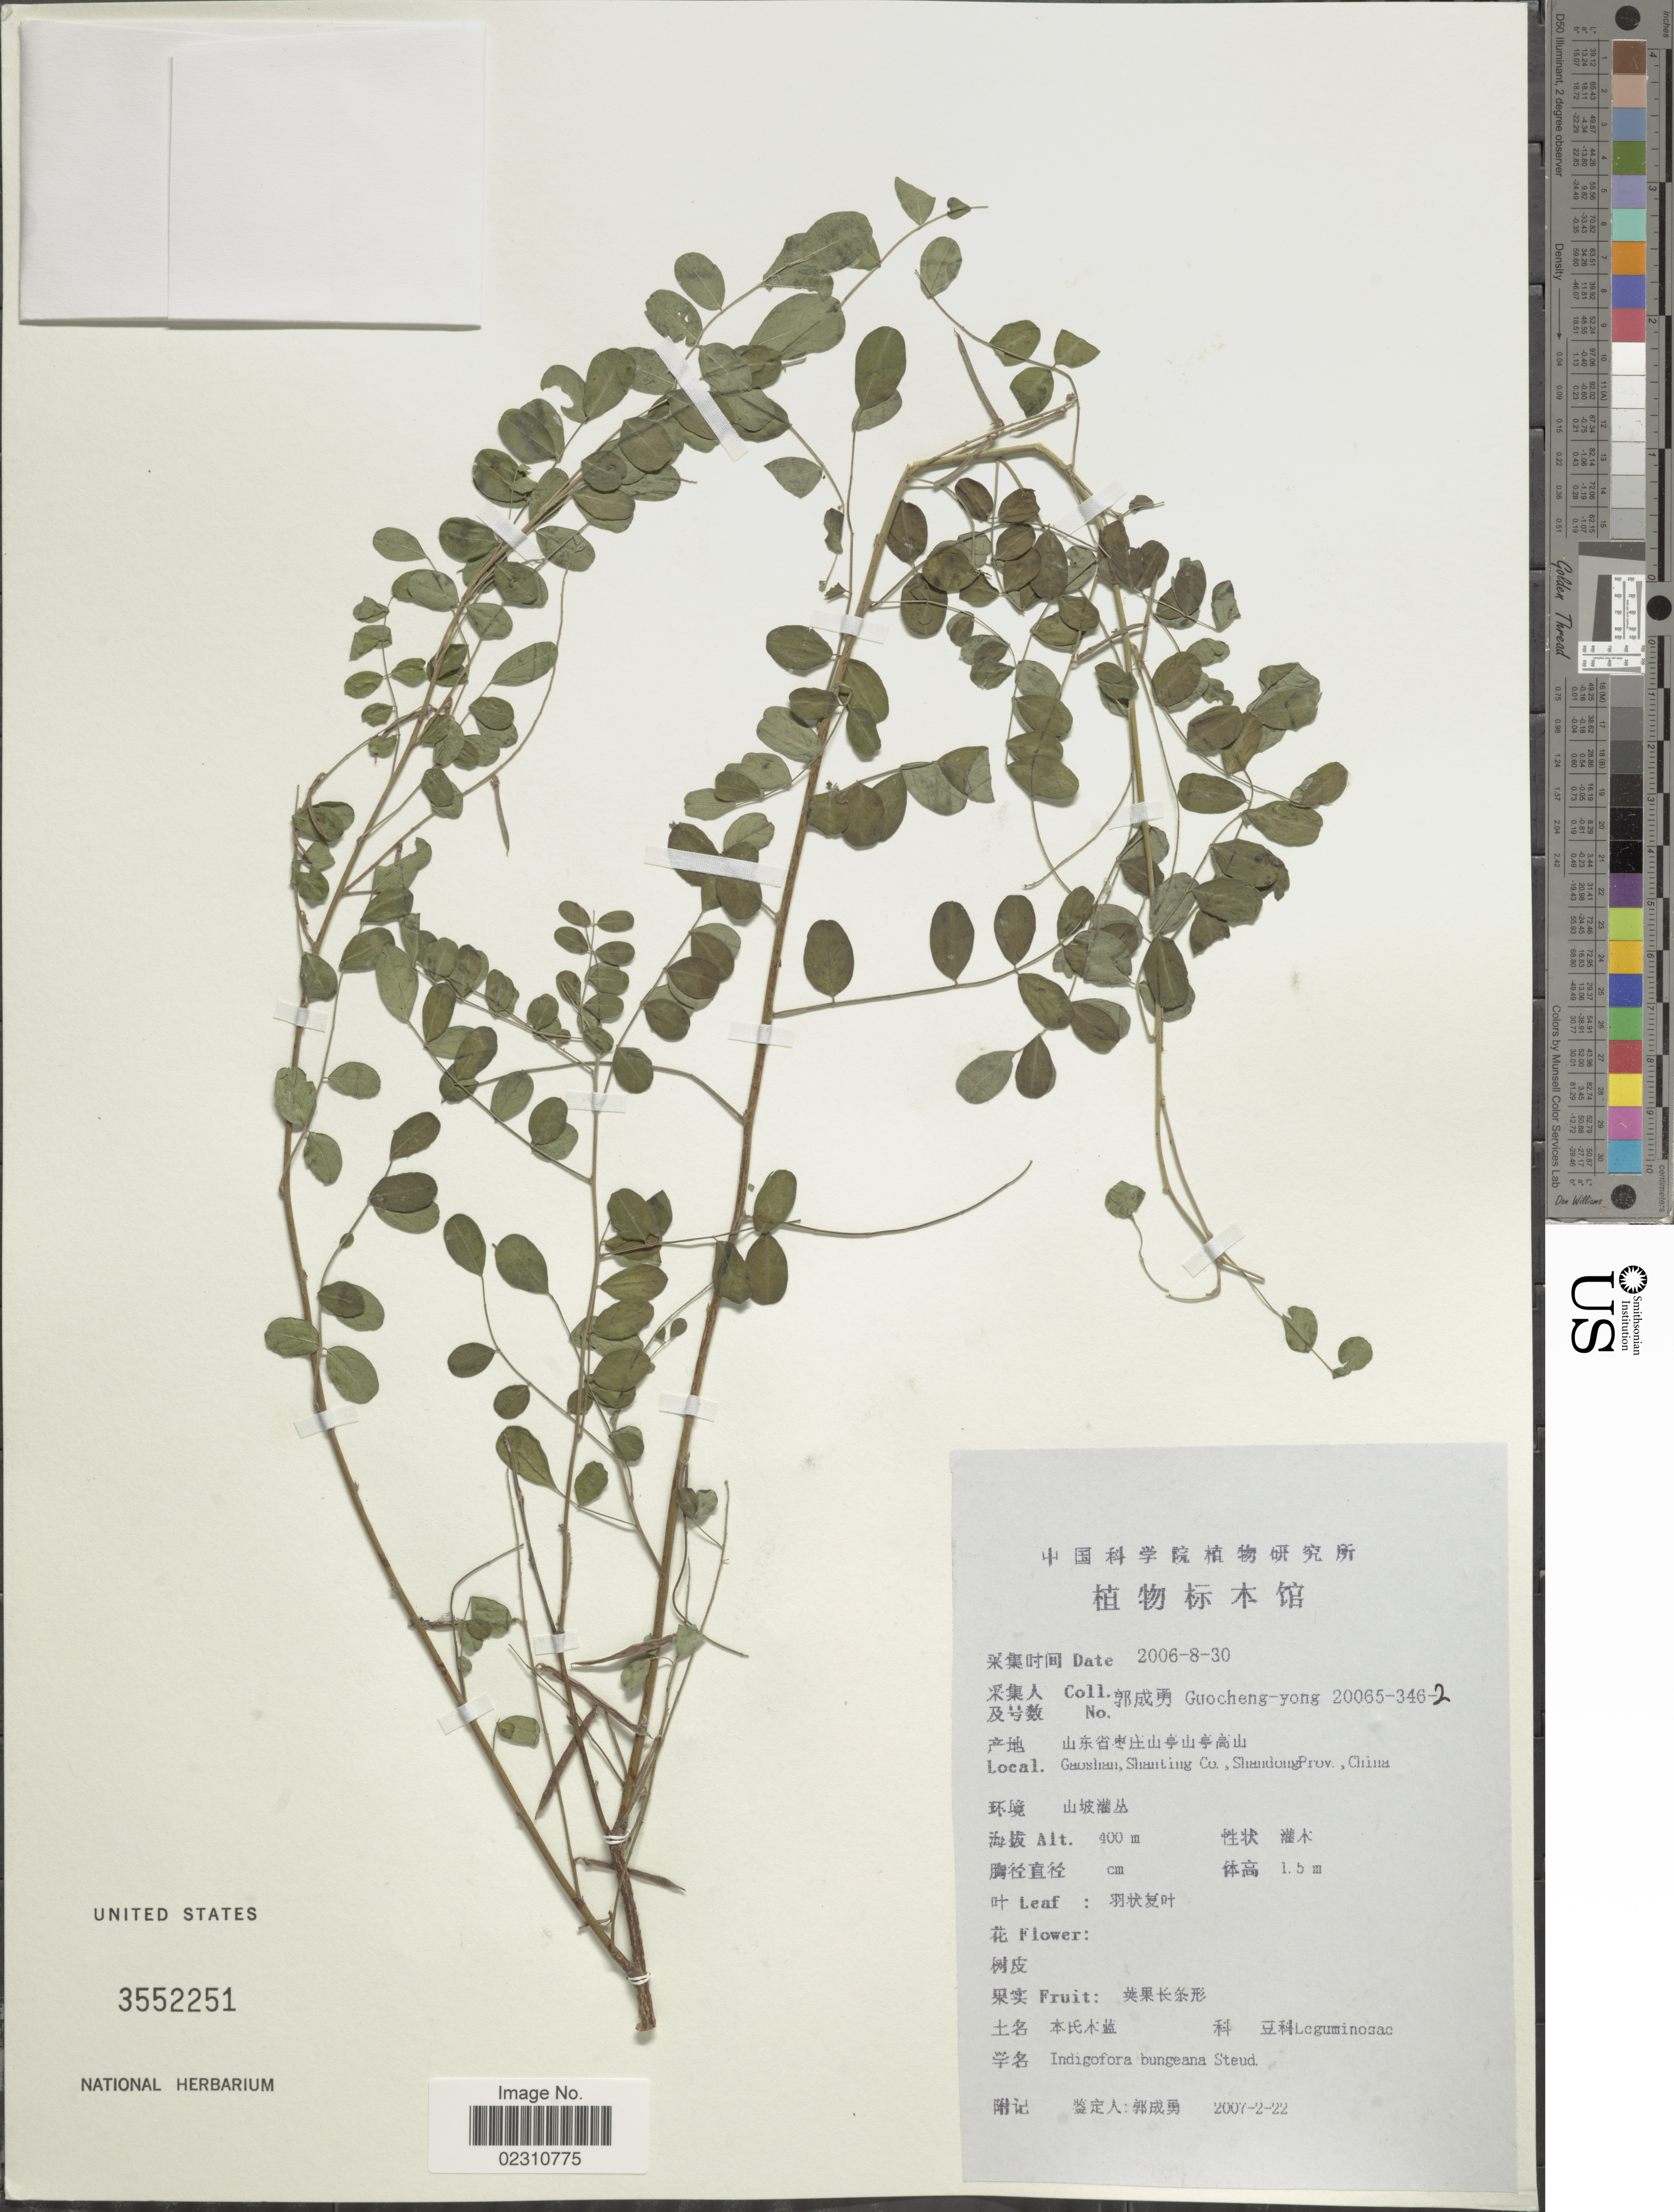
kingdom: Plantae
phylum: Tracheophyta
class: Magnoliopsida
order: Fabales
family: Fabaceae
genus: Indigofera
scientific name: Indigofera bungeana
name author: Walp.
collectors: Guo Chengyong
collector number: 20065-346-2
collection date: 2007-02-22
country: China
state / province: Shandong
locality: Gaoslan [interpreted], Shanling Co, Shandong Prov., China.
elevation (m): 400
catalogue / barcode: US 3552251